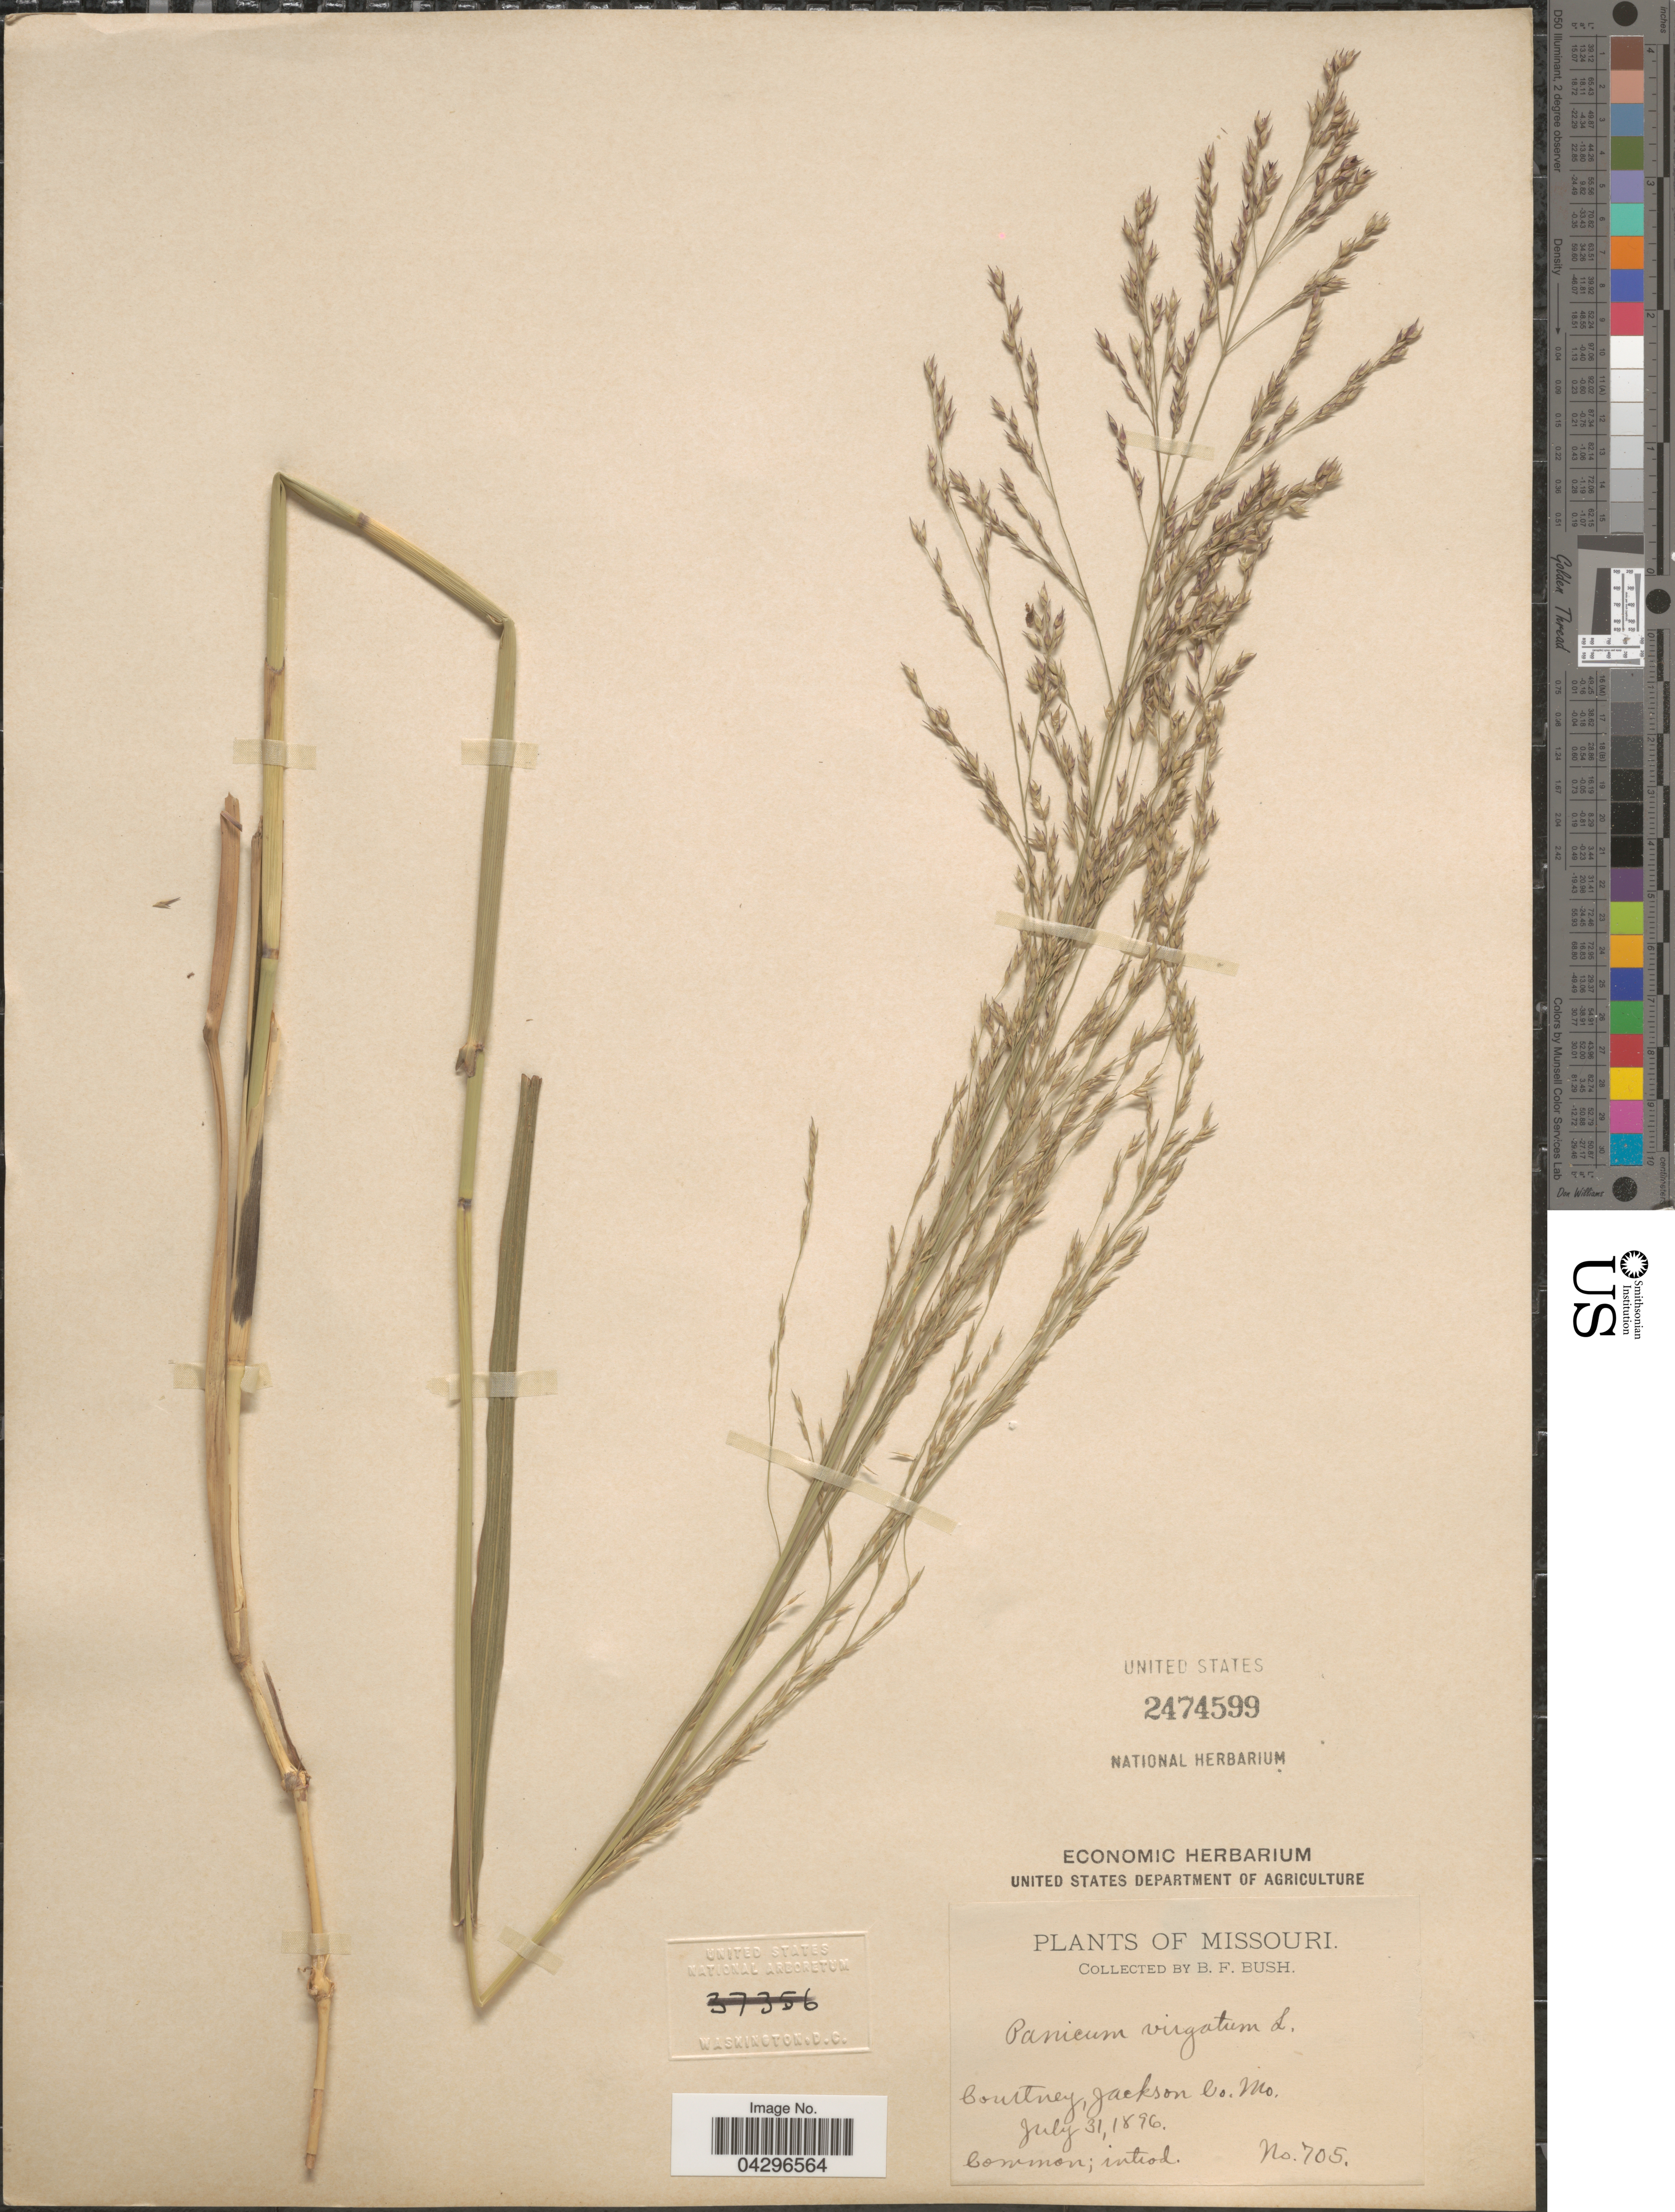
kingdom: Plantae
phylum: Tracheophyta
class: Liliopsida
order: Poales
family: Poaceae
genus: Panicum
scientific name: Panicum virgatum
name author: L.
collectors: B. F. Bush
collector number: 705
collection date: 1896-07-31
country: United States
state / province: Missouri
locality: Courtney, Jackson Co.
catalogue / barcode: US 2474599